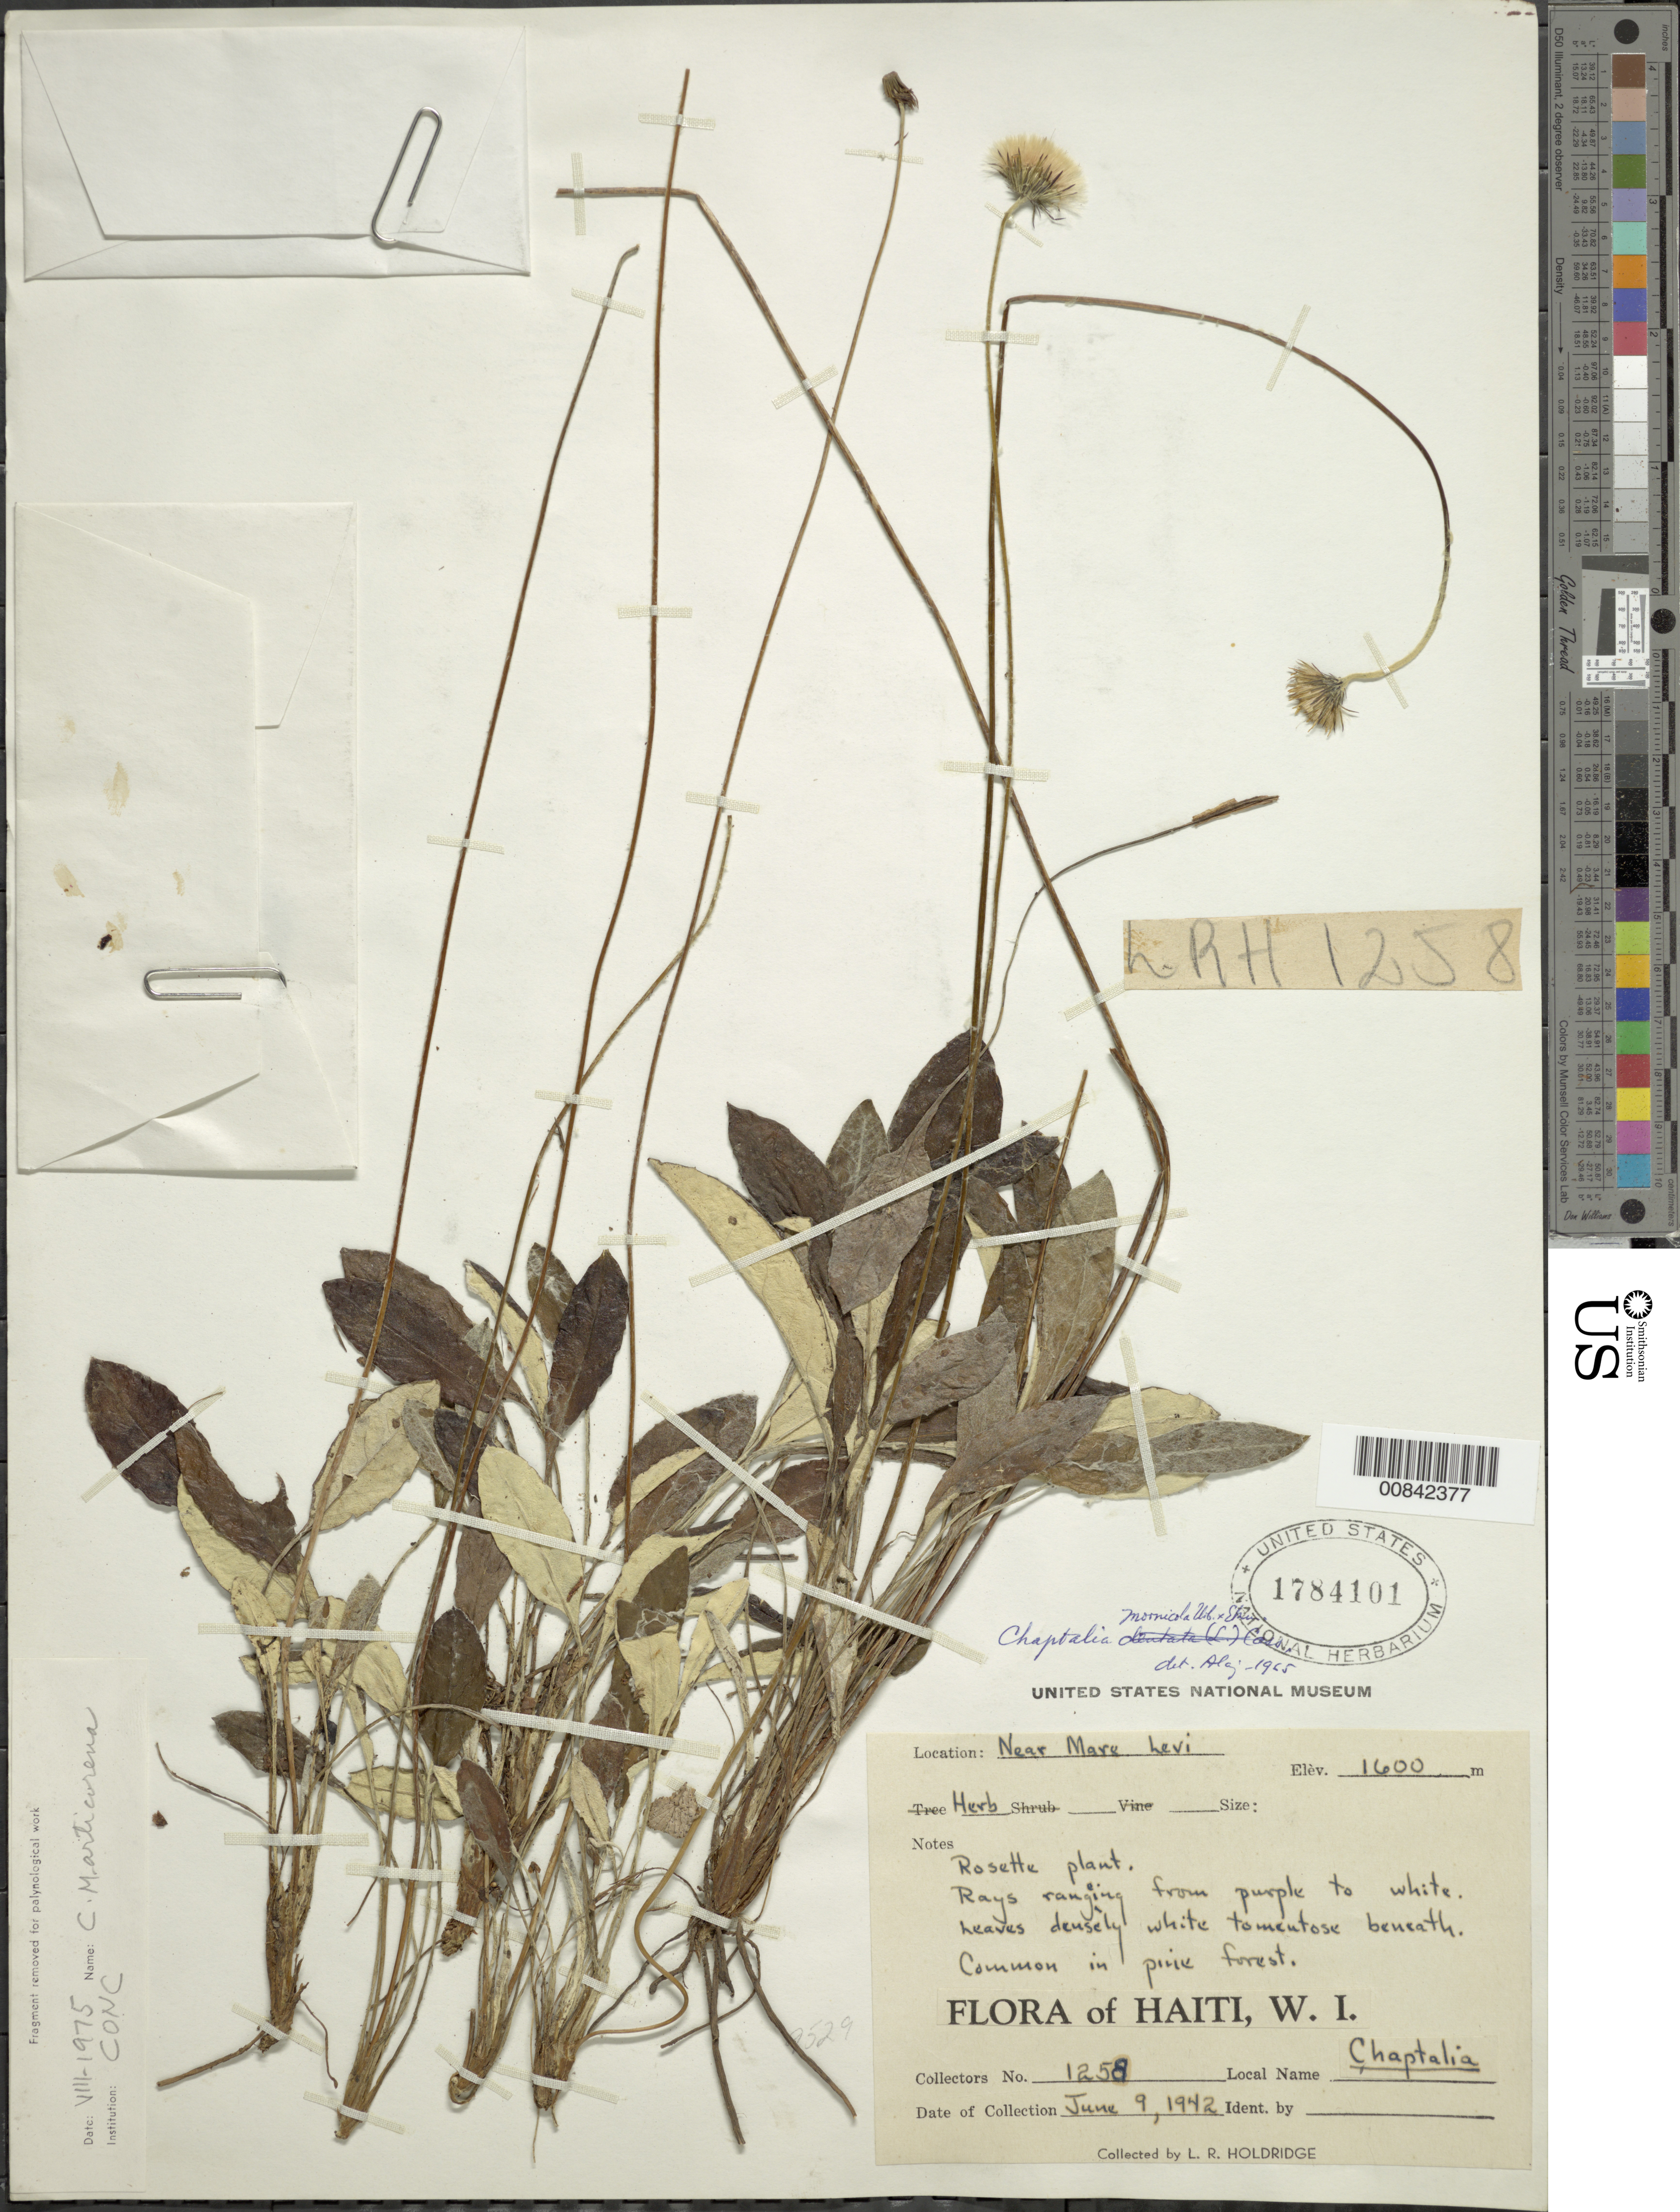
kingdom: Plantae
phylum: Tracheophyta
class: Magnoliopsida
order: Asterales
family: Asteraceae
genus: Chaptalia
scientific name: Chaptalia mornicola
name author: Urb. & Ekman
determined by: Marticorena, Clodomiro Fidel Segundo, (CONC), Universidad de Concepcion (CHILE)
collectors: L. Holdridge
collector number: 1258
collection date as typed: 09 Jun 1942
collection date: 1942-06-09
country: Haiti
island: Hispaniola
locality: Near Mare Levi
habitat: Pine forest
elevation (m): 1600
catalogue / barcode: US 1784101